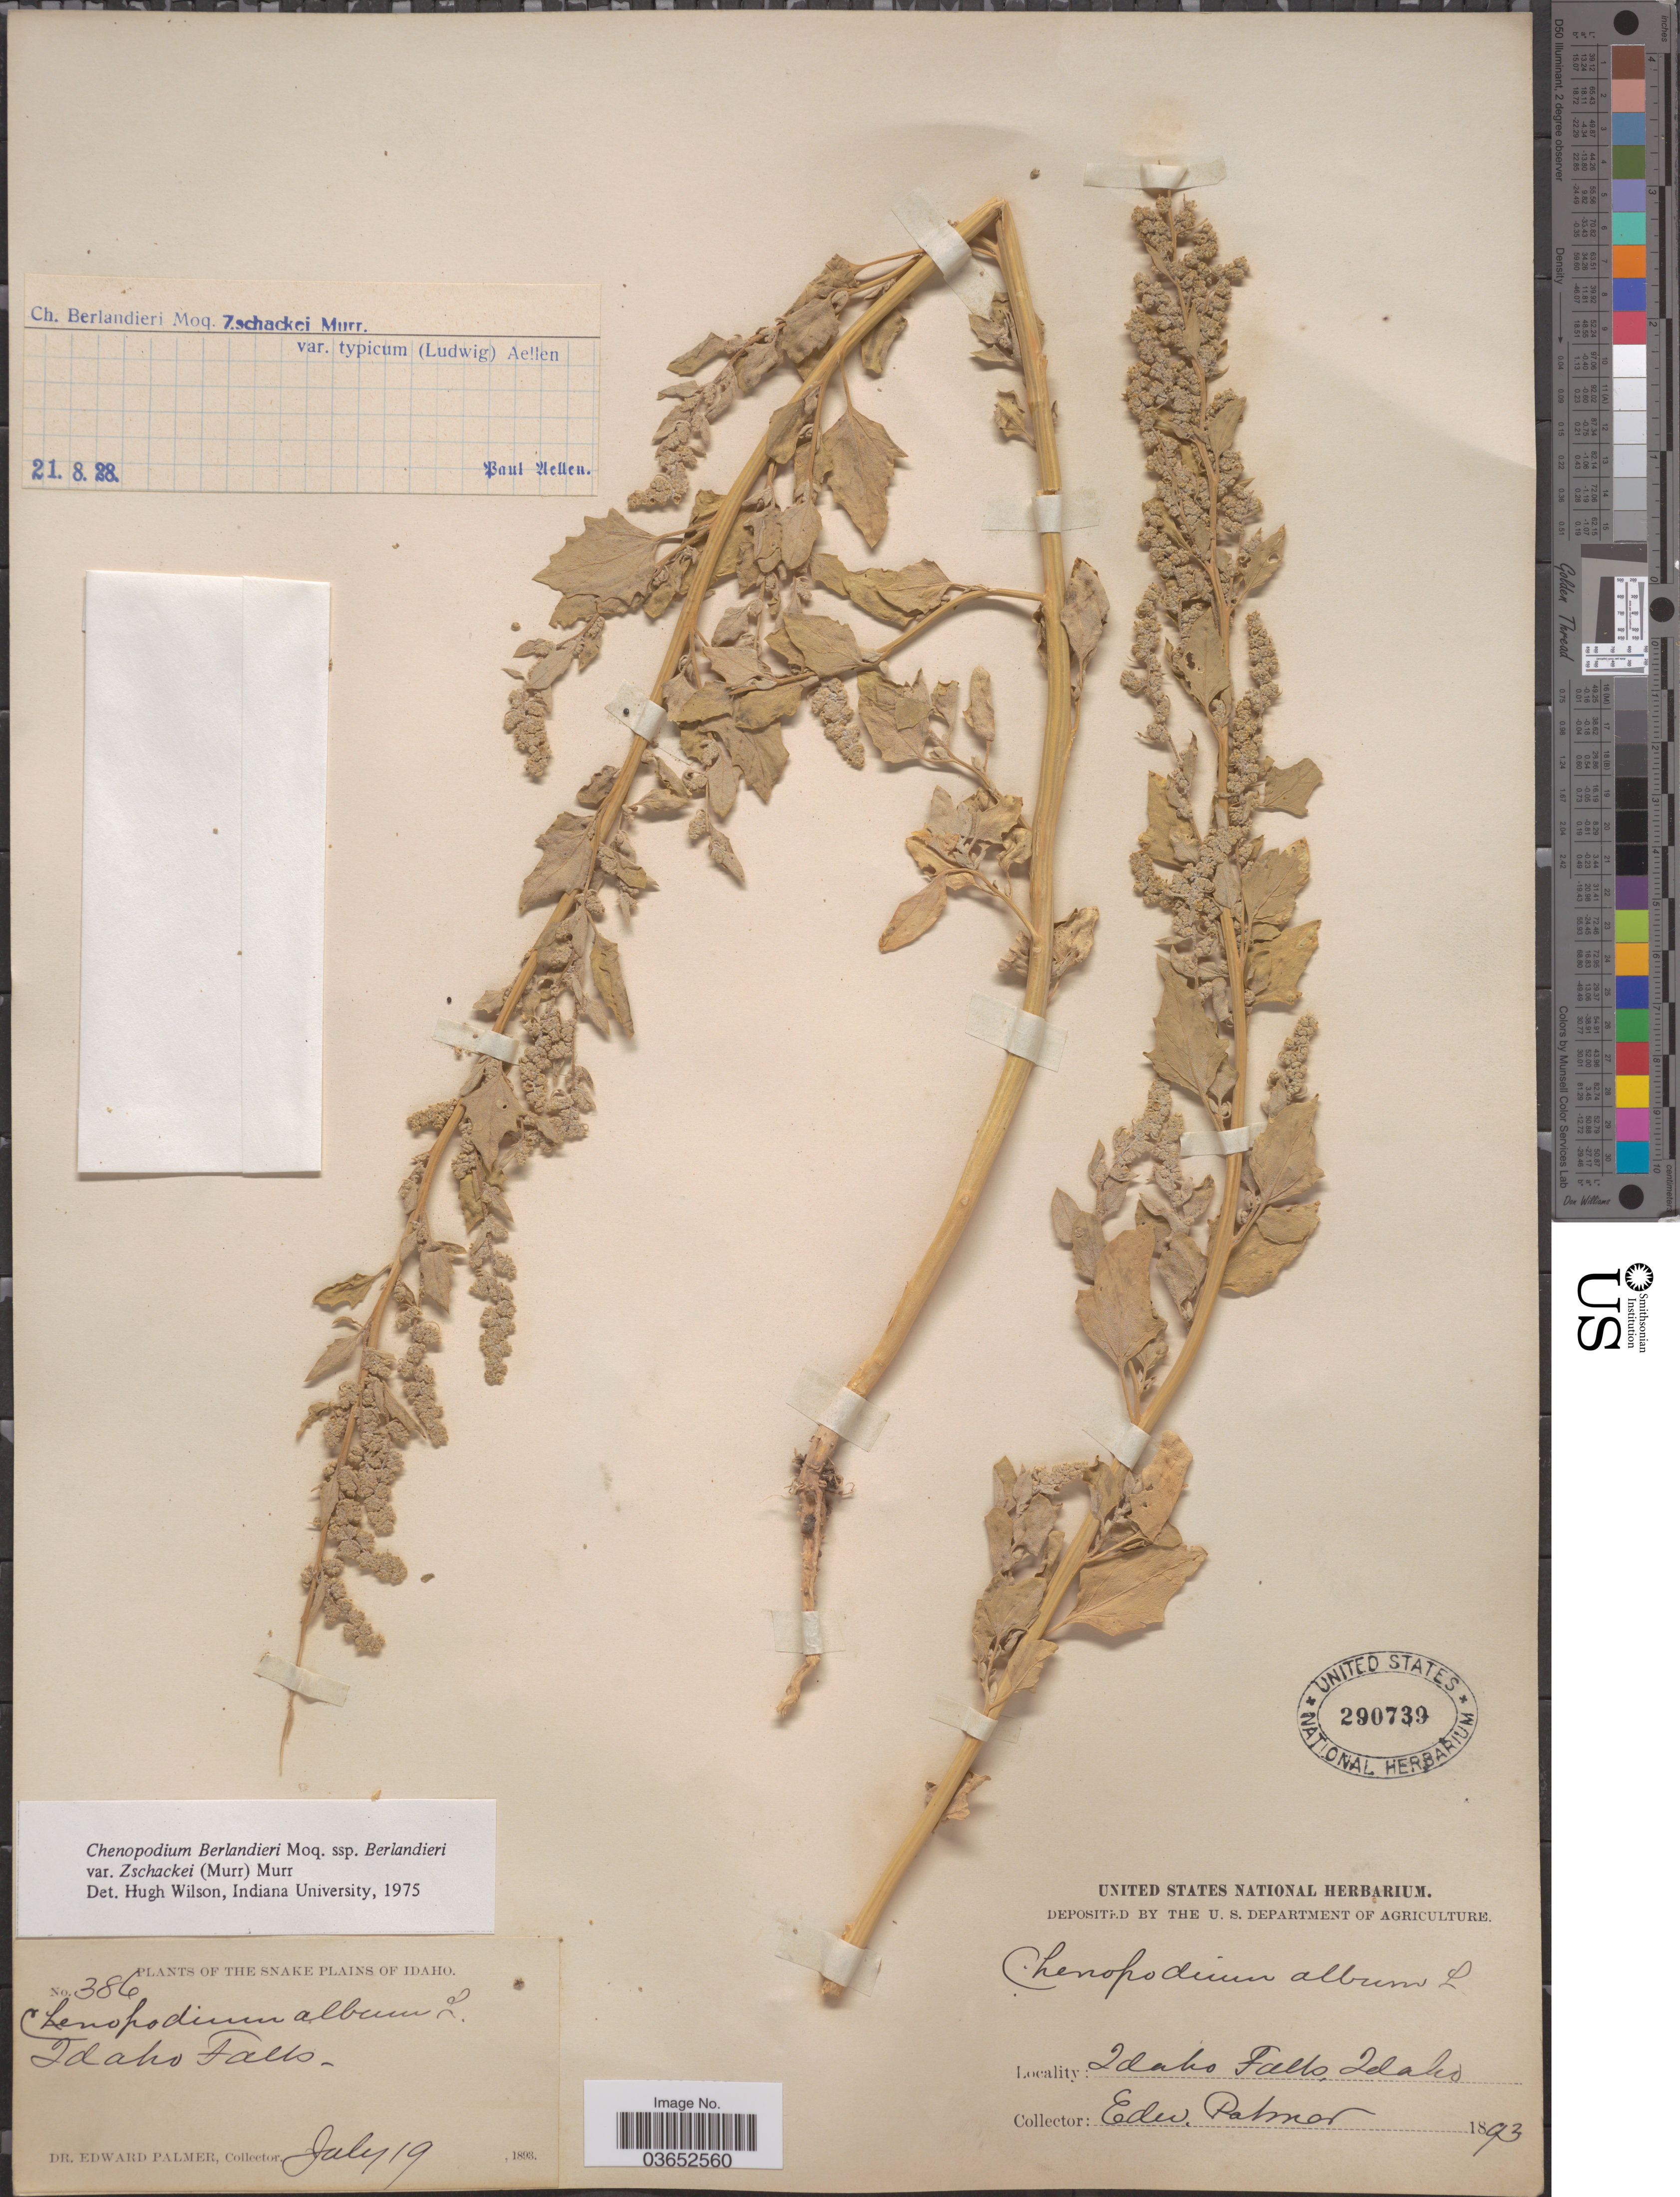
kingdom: Plantae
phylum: Tracheophyta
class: Magnoliopsida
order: Caryophyllales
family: Amaranthaceae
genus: Chenopodium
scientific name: Chenopodium berlandieri var. typicum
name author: A. Ludw. ex Graebn.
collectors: E. Palmer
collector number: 386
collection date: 1893-07-19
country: United States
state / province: Idaho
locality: The Snake Plains. Idaho Falls.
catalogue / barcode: US 290739